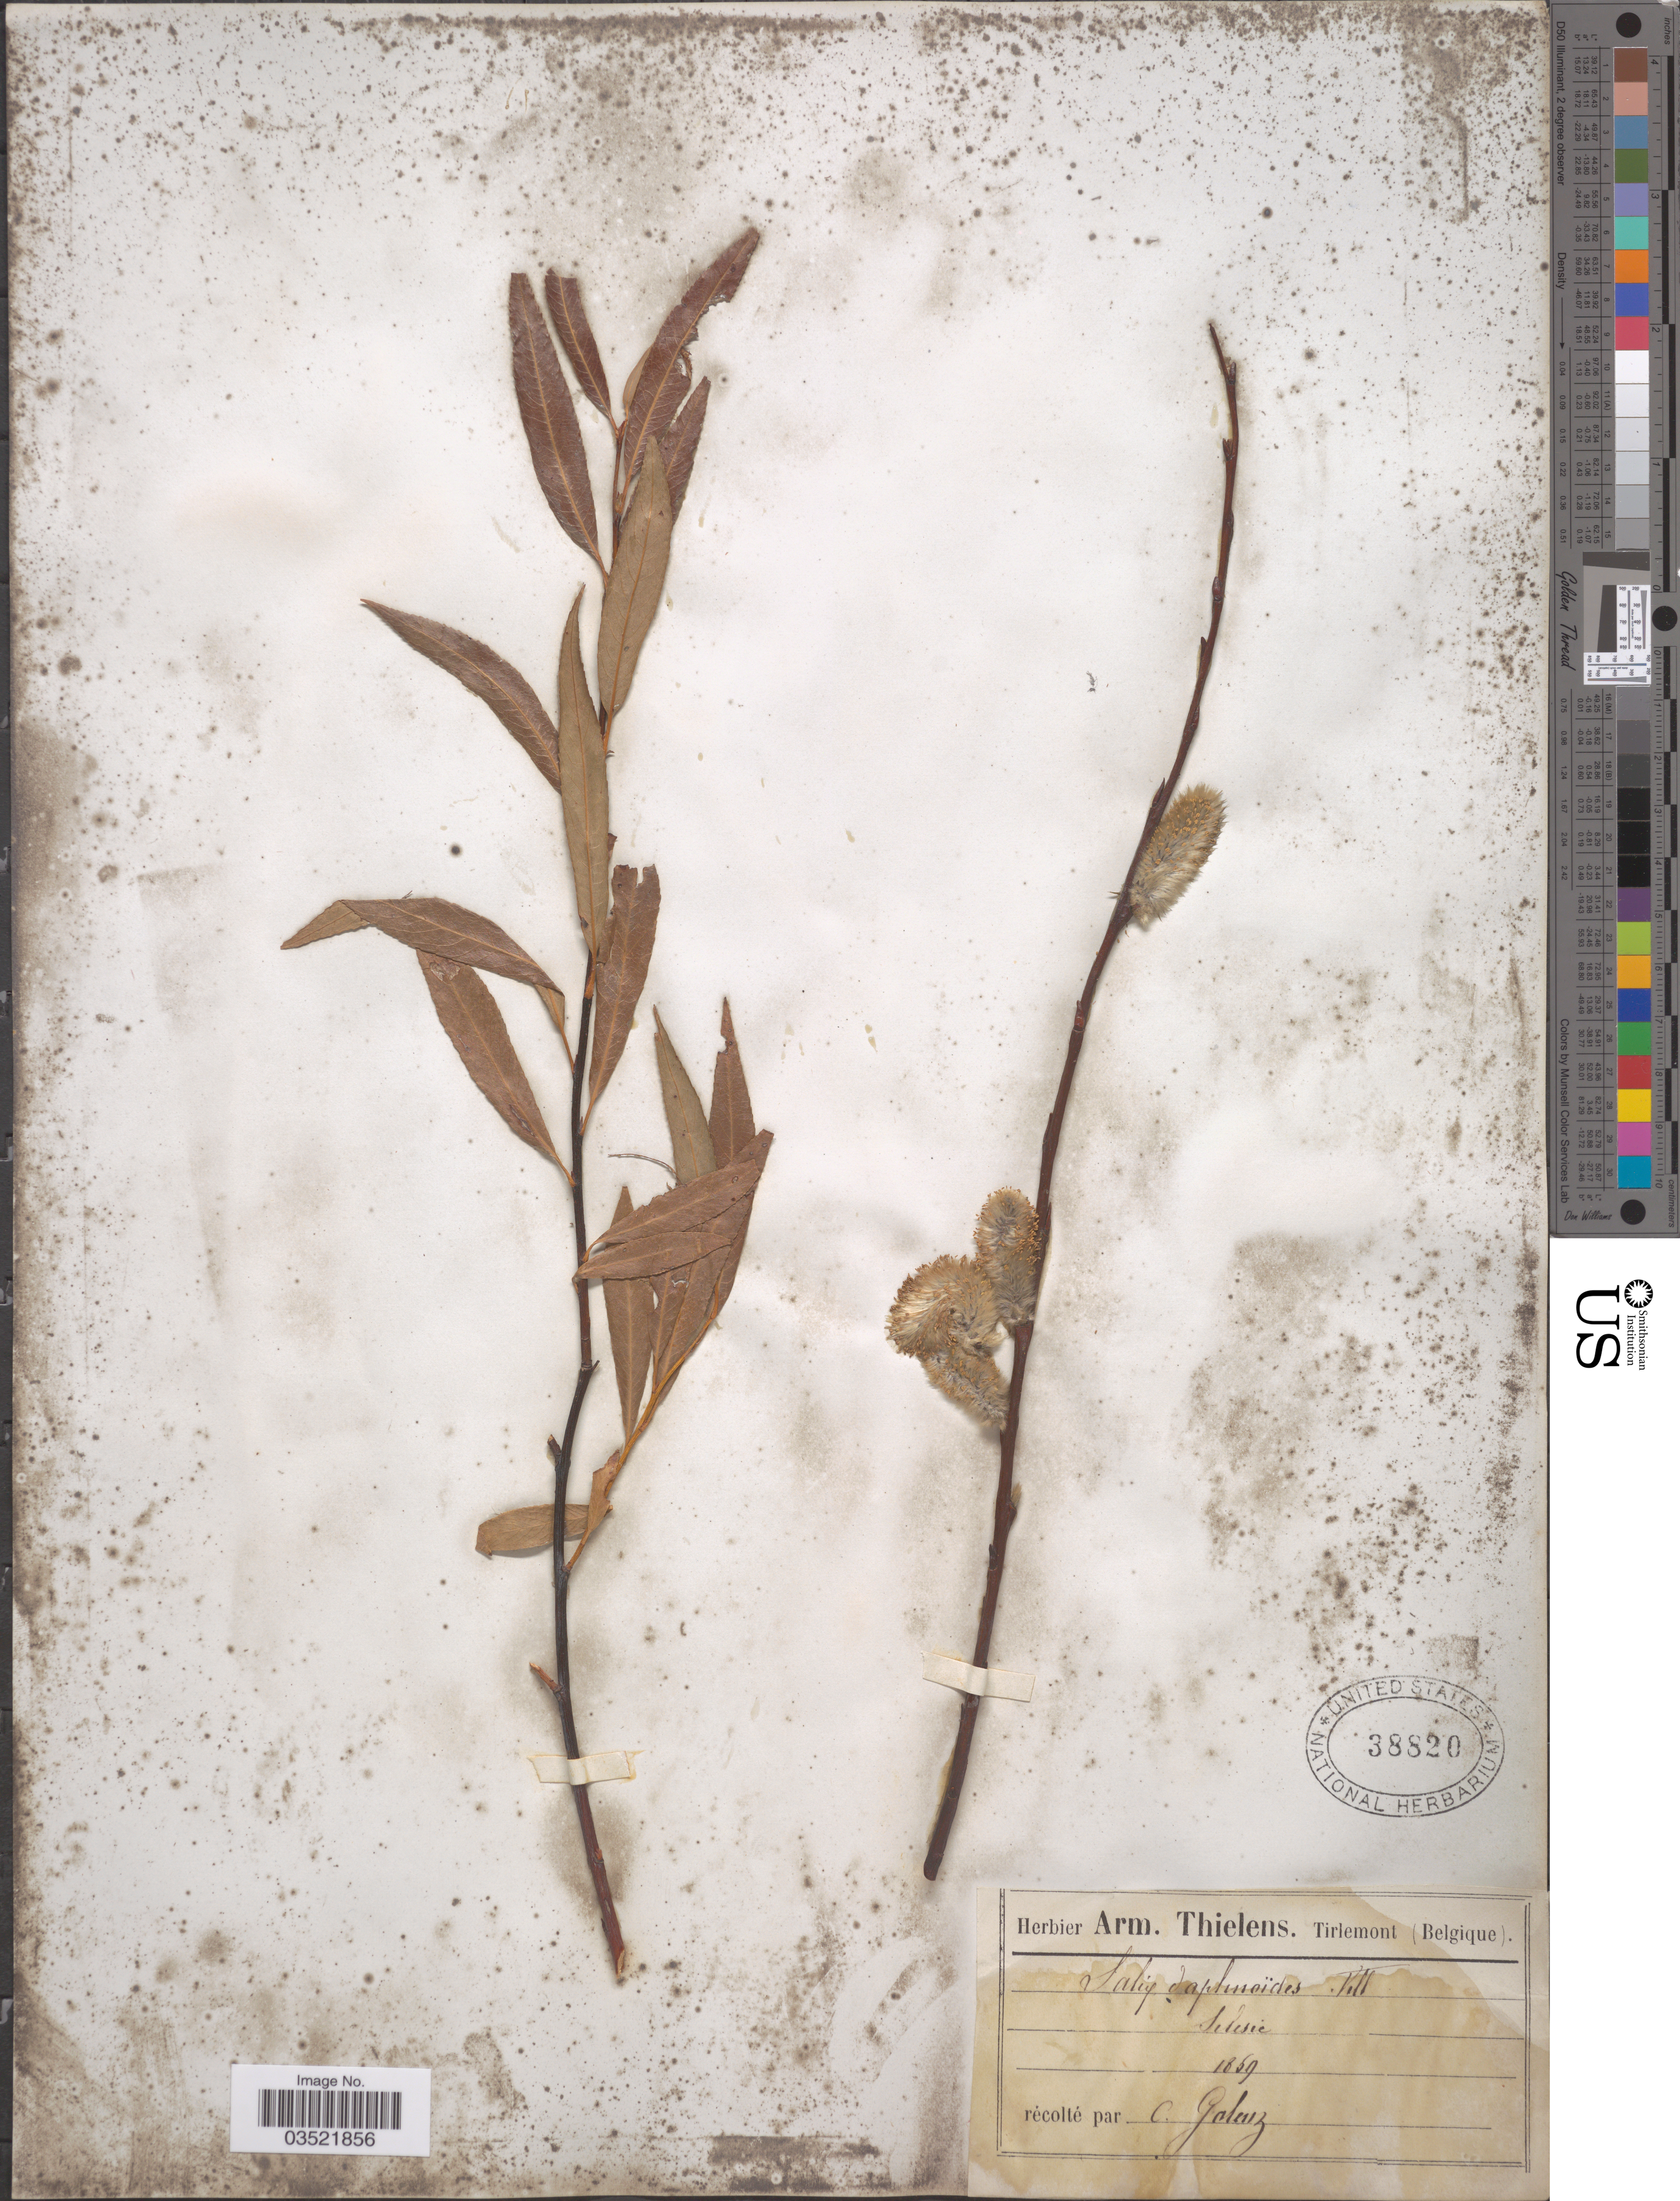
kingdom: Plantae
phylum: Tracheophyta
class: Magnoliopsida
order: Malpighiales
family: Salicaceae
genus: Salix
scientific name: Salix daphnoides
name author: Vill.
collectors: C. Galenz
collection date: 1859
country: Belgium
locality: Selesie.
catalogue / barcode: US 38820